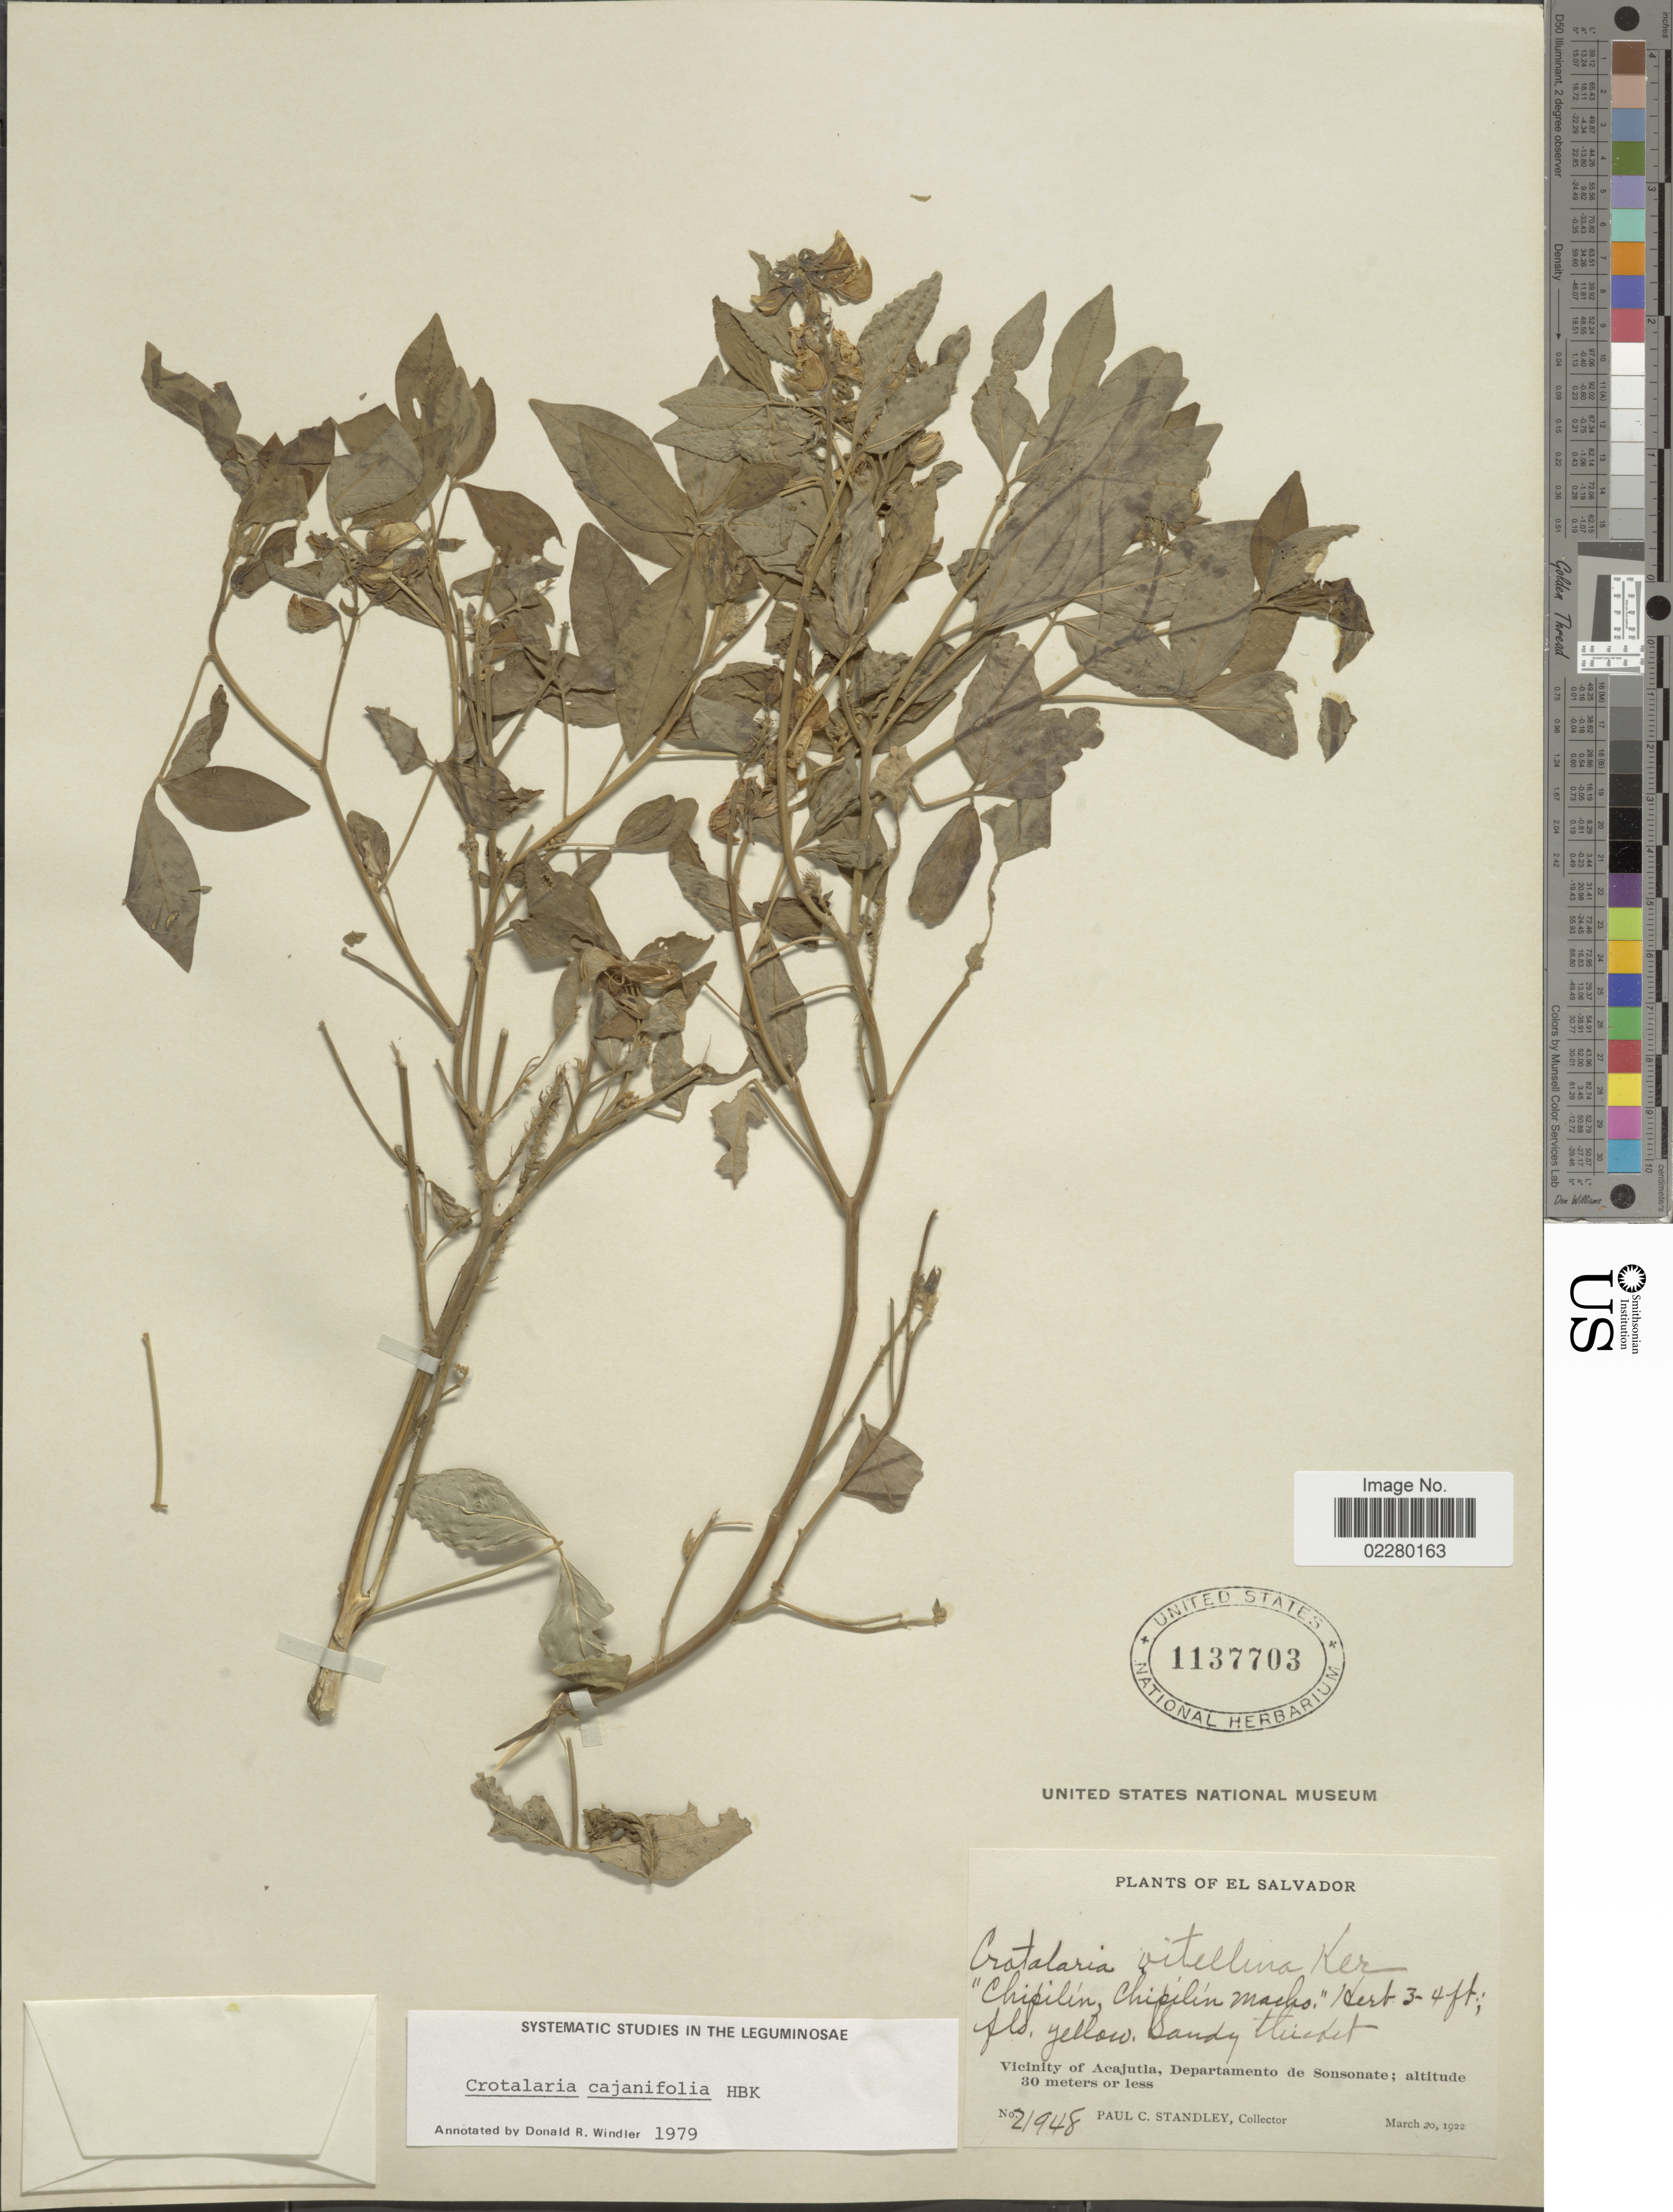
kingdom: Plantae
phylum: Tracheophyta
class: Magnoliopsida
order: Fabales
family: Fabaceae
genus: Crotalaria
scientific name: Crotalaria cajanifolia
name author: Kunth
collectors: P. C. Standley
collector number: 21948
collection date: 1922-03-20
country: El Salvador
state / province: Sonsonate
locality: Vicinity of Acajutla, Departamento de Sonsonate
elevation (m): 30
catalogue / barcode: US 1137703